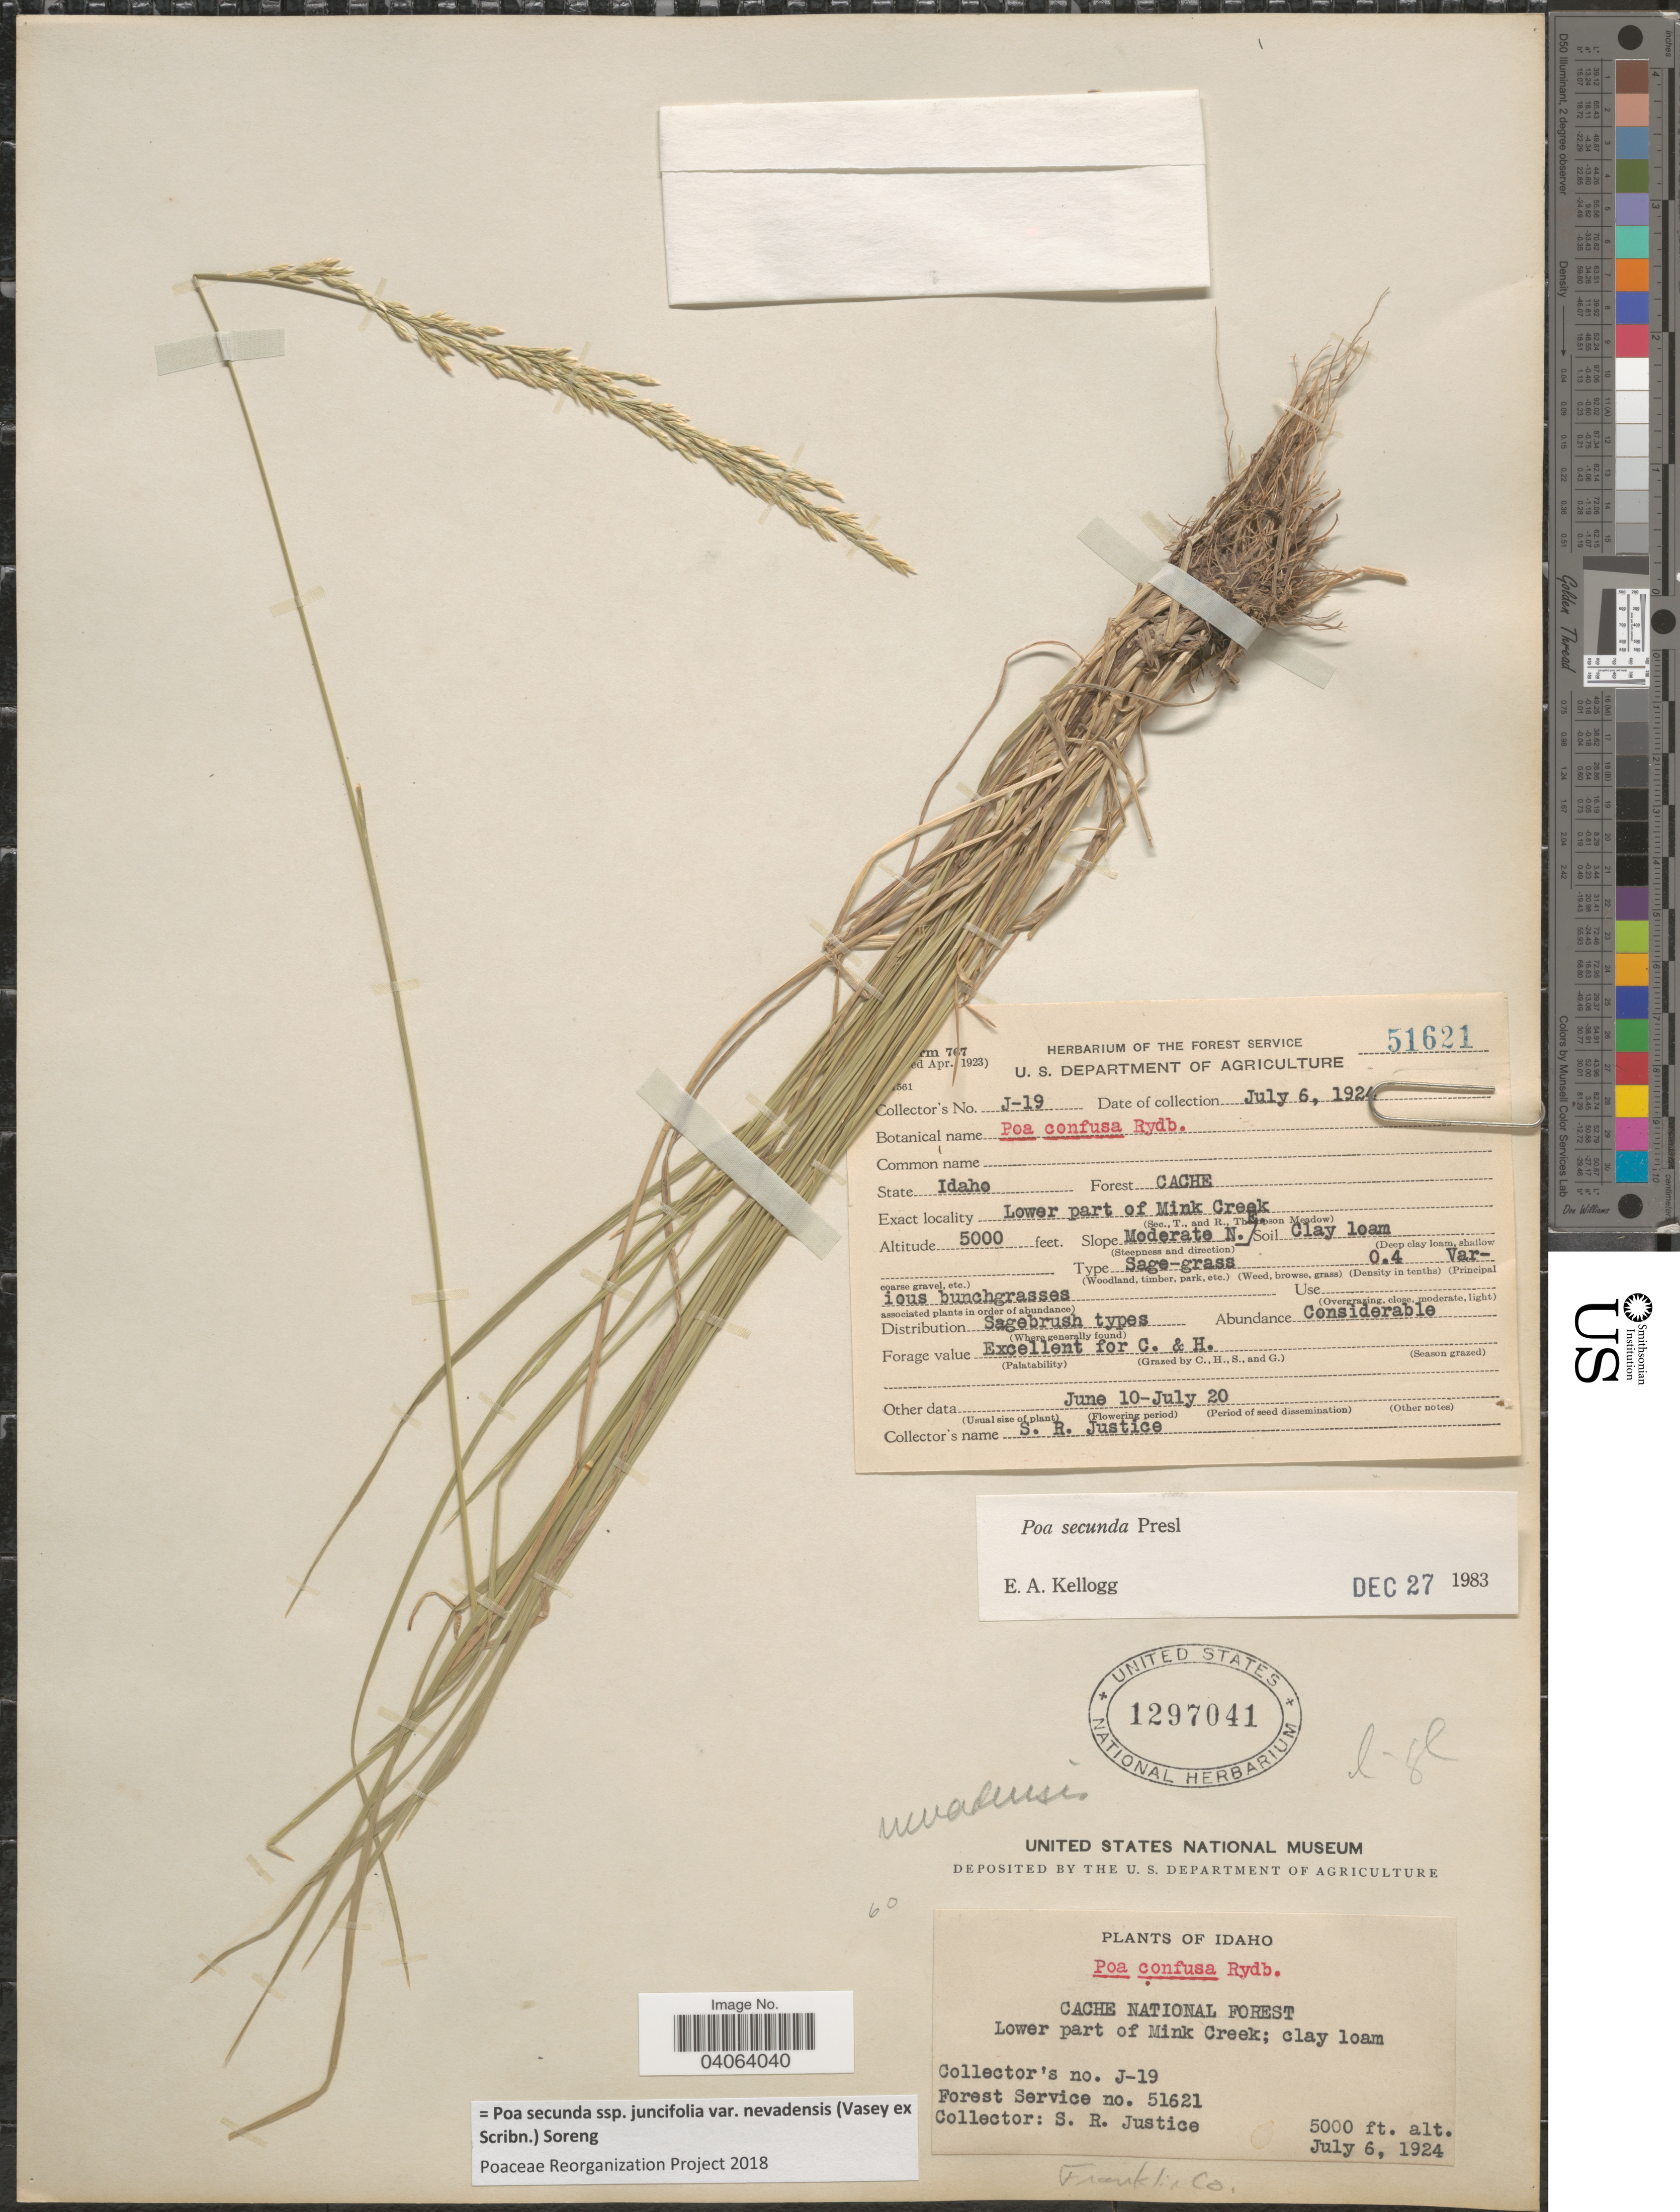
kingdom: Plantae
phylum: Tracheophyta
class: Liliopsida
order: Poales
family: Poaceae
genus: Poa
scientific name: Poa secunda subsp. juncifolia var. nevadensis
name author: (Vasey ex Scribn.) Soreng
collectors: S. Justice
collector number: J-19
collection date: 1924-07-06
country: United States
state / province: Idaho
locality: Cache National Forest. Lower part of Mink Creek. Franklin Co. Slope Moderate N.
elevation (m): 1524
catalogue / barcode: US 1297041